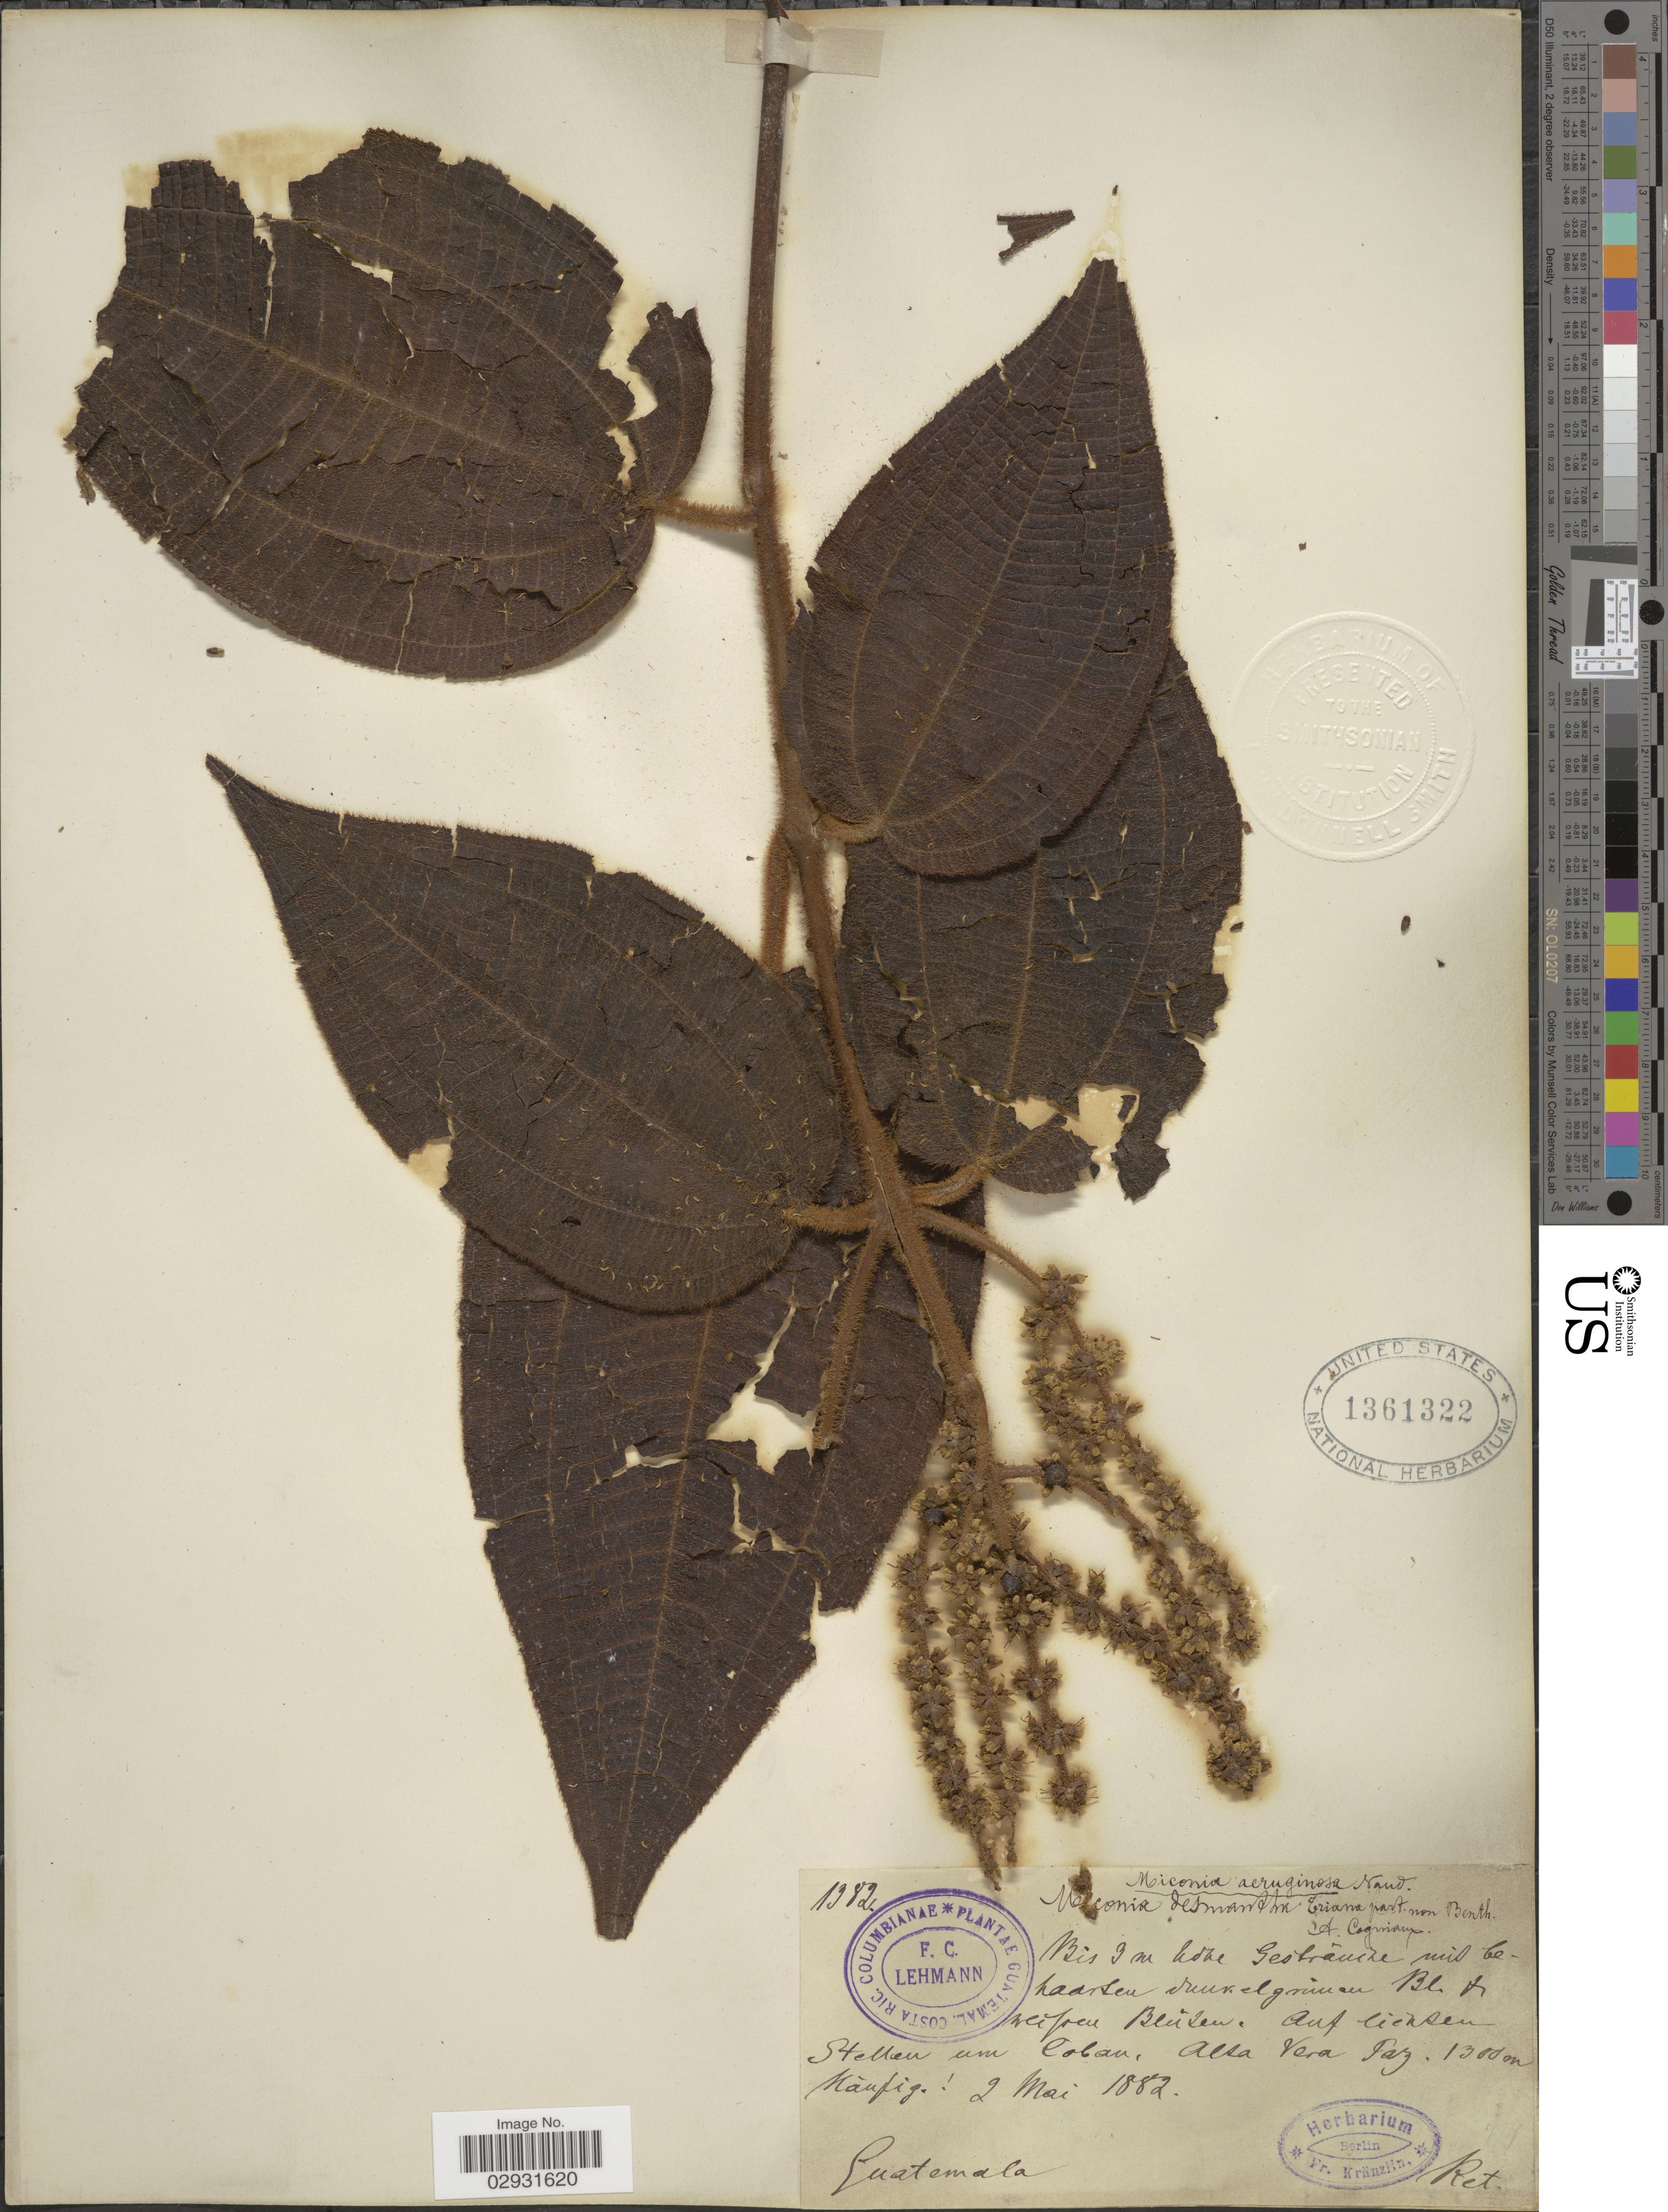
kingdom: Plantae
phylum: Tracheophyta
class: Magnoliopsida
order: Myrtales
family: Melastomataceae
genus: Miconia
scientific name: Miconia aeruginosa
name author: Naudin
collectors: F. C. Lehmann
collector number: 1382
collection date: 1882-05-02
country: Guatemala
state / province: Alta Verapaz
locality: Coban.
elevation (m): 1300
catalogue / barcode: US 1361322